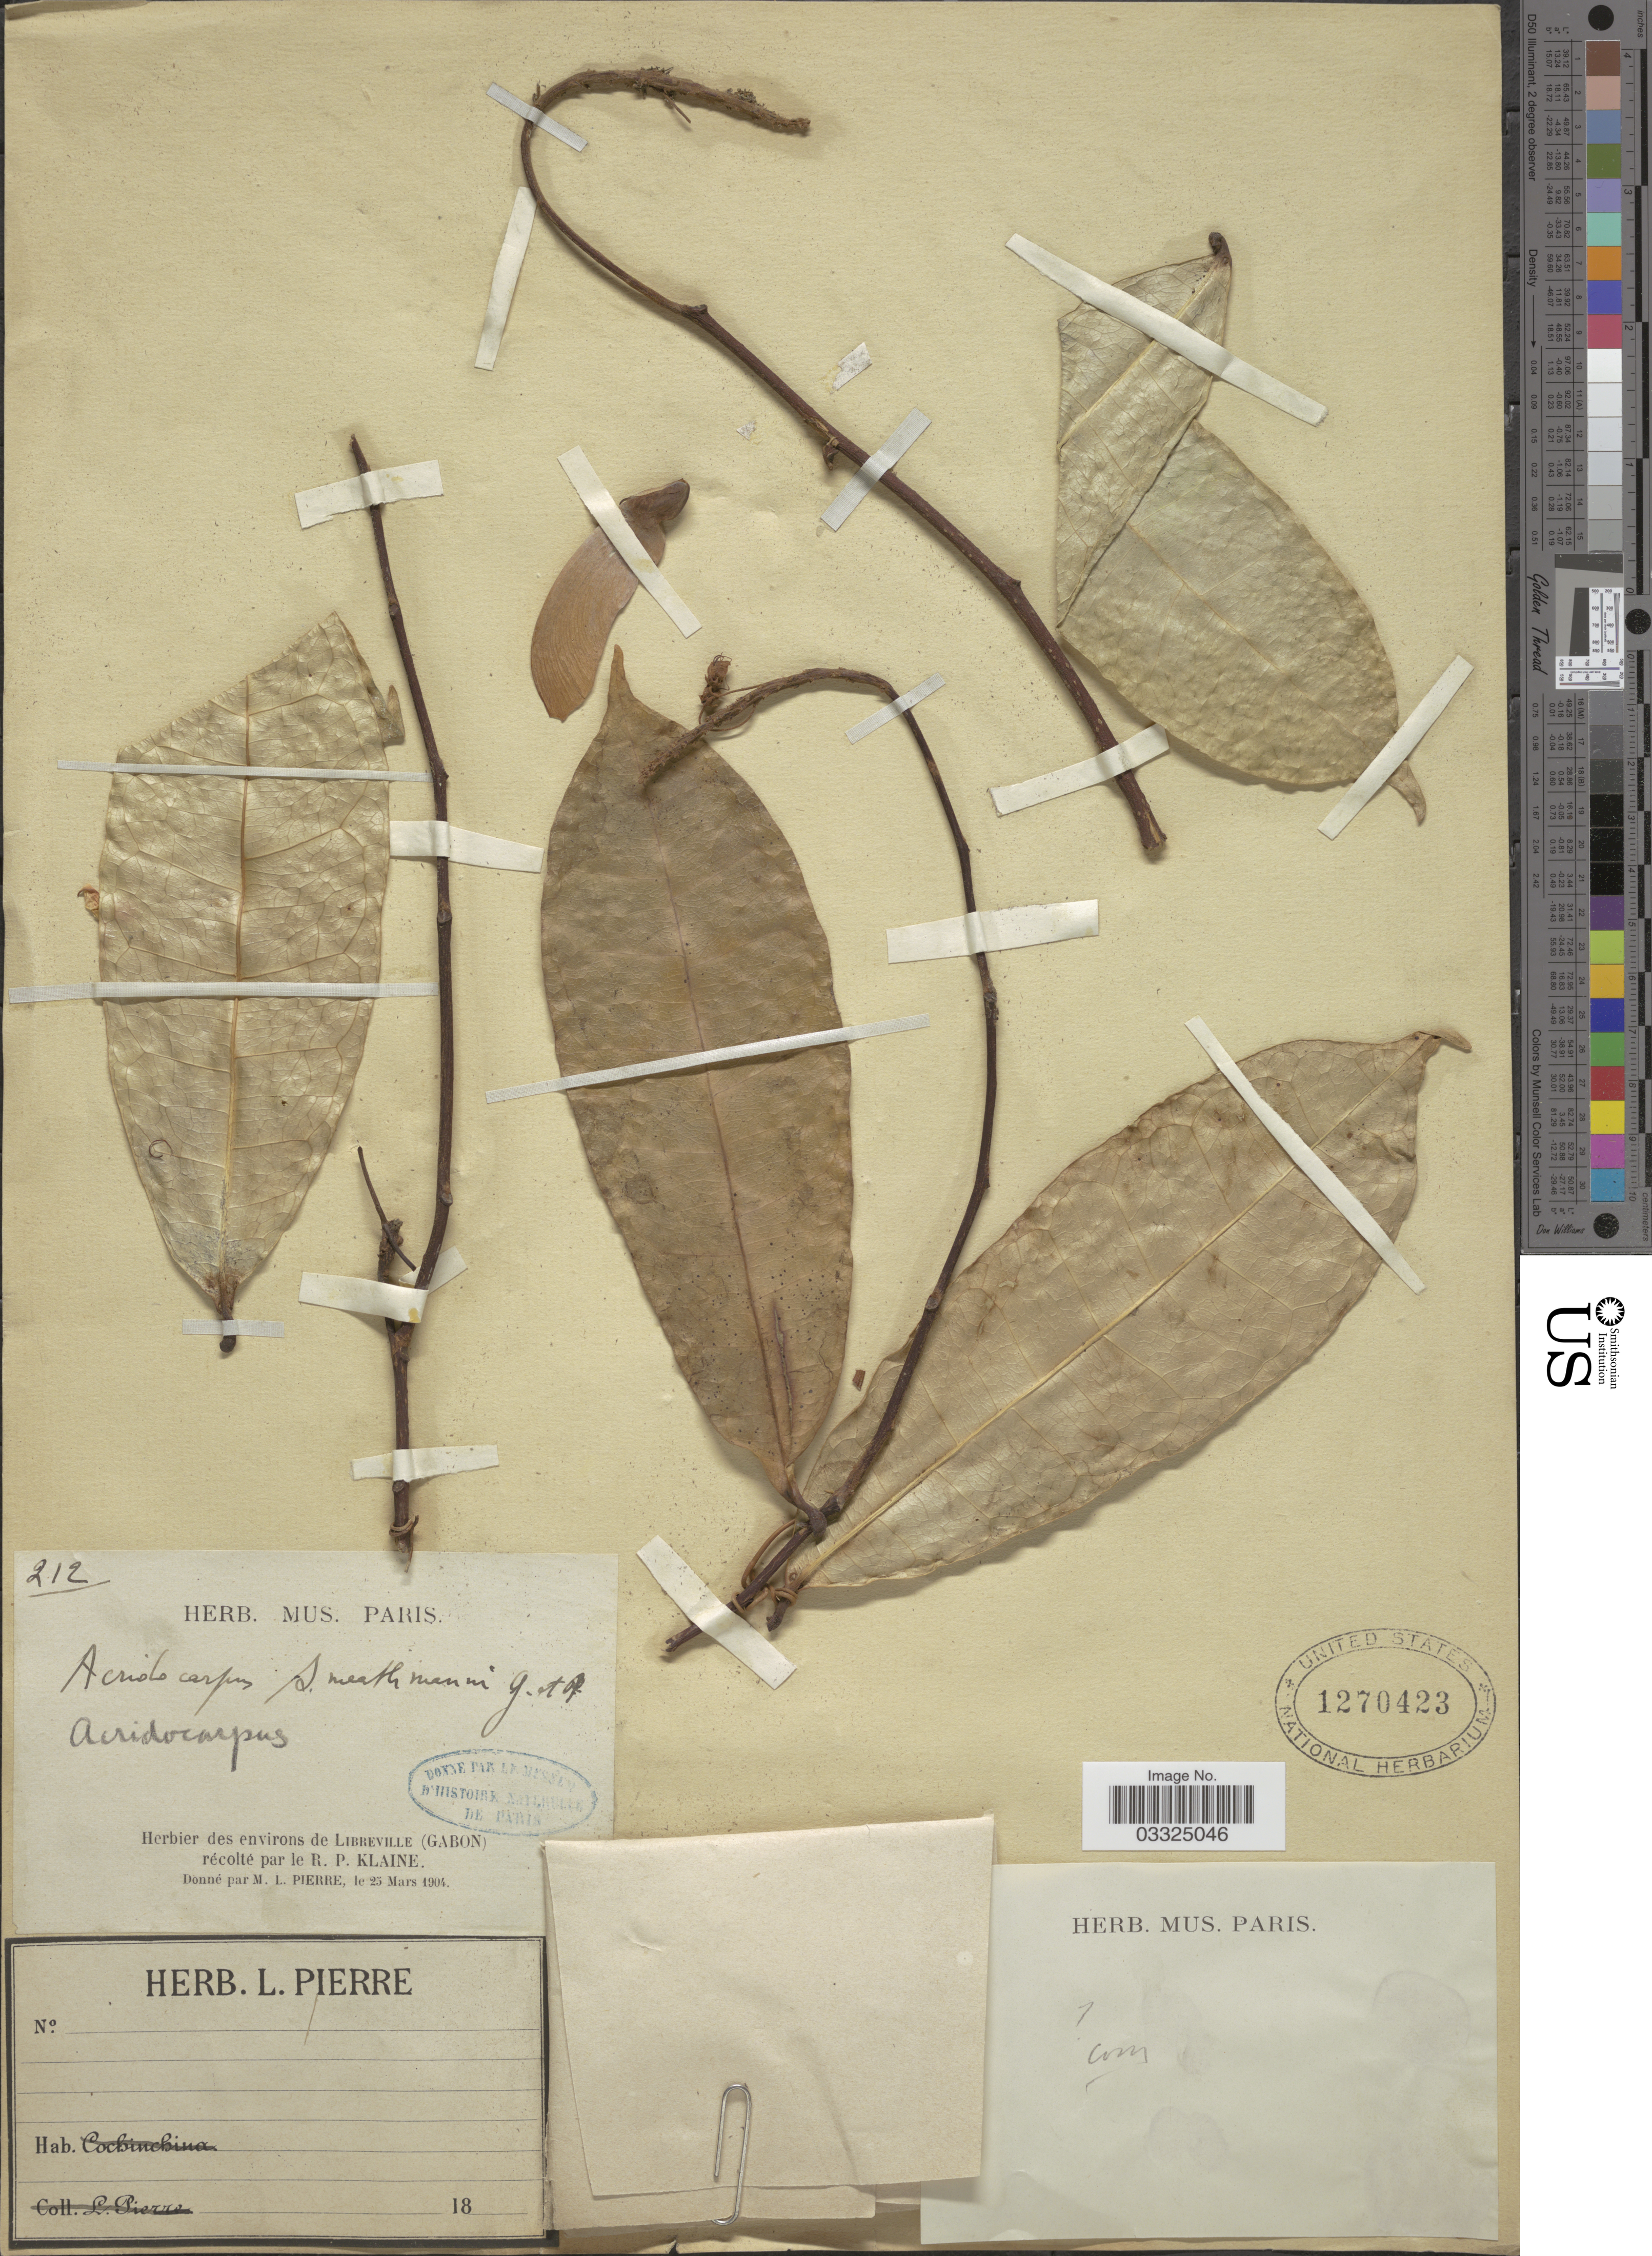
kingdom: Plantae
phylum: Tracheophyta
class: Magnoliopsida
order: Malpighiales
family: Malpighiaceae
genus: Acridocarpus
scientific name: Acridocarpus smeathmannii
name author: (DC.) Guill. & Perr.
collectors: R. Klaine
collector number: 212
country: Gabon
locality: Environs de Libreville.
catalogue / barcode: US 1270423